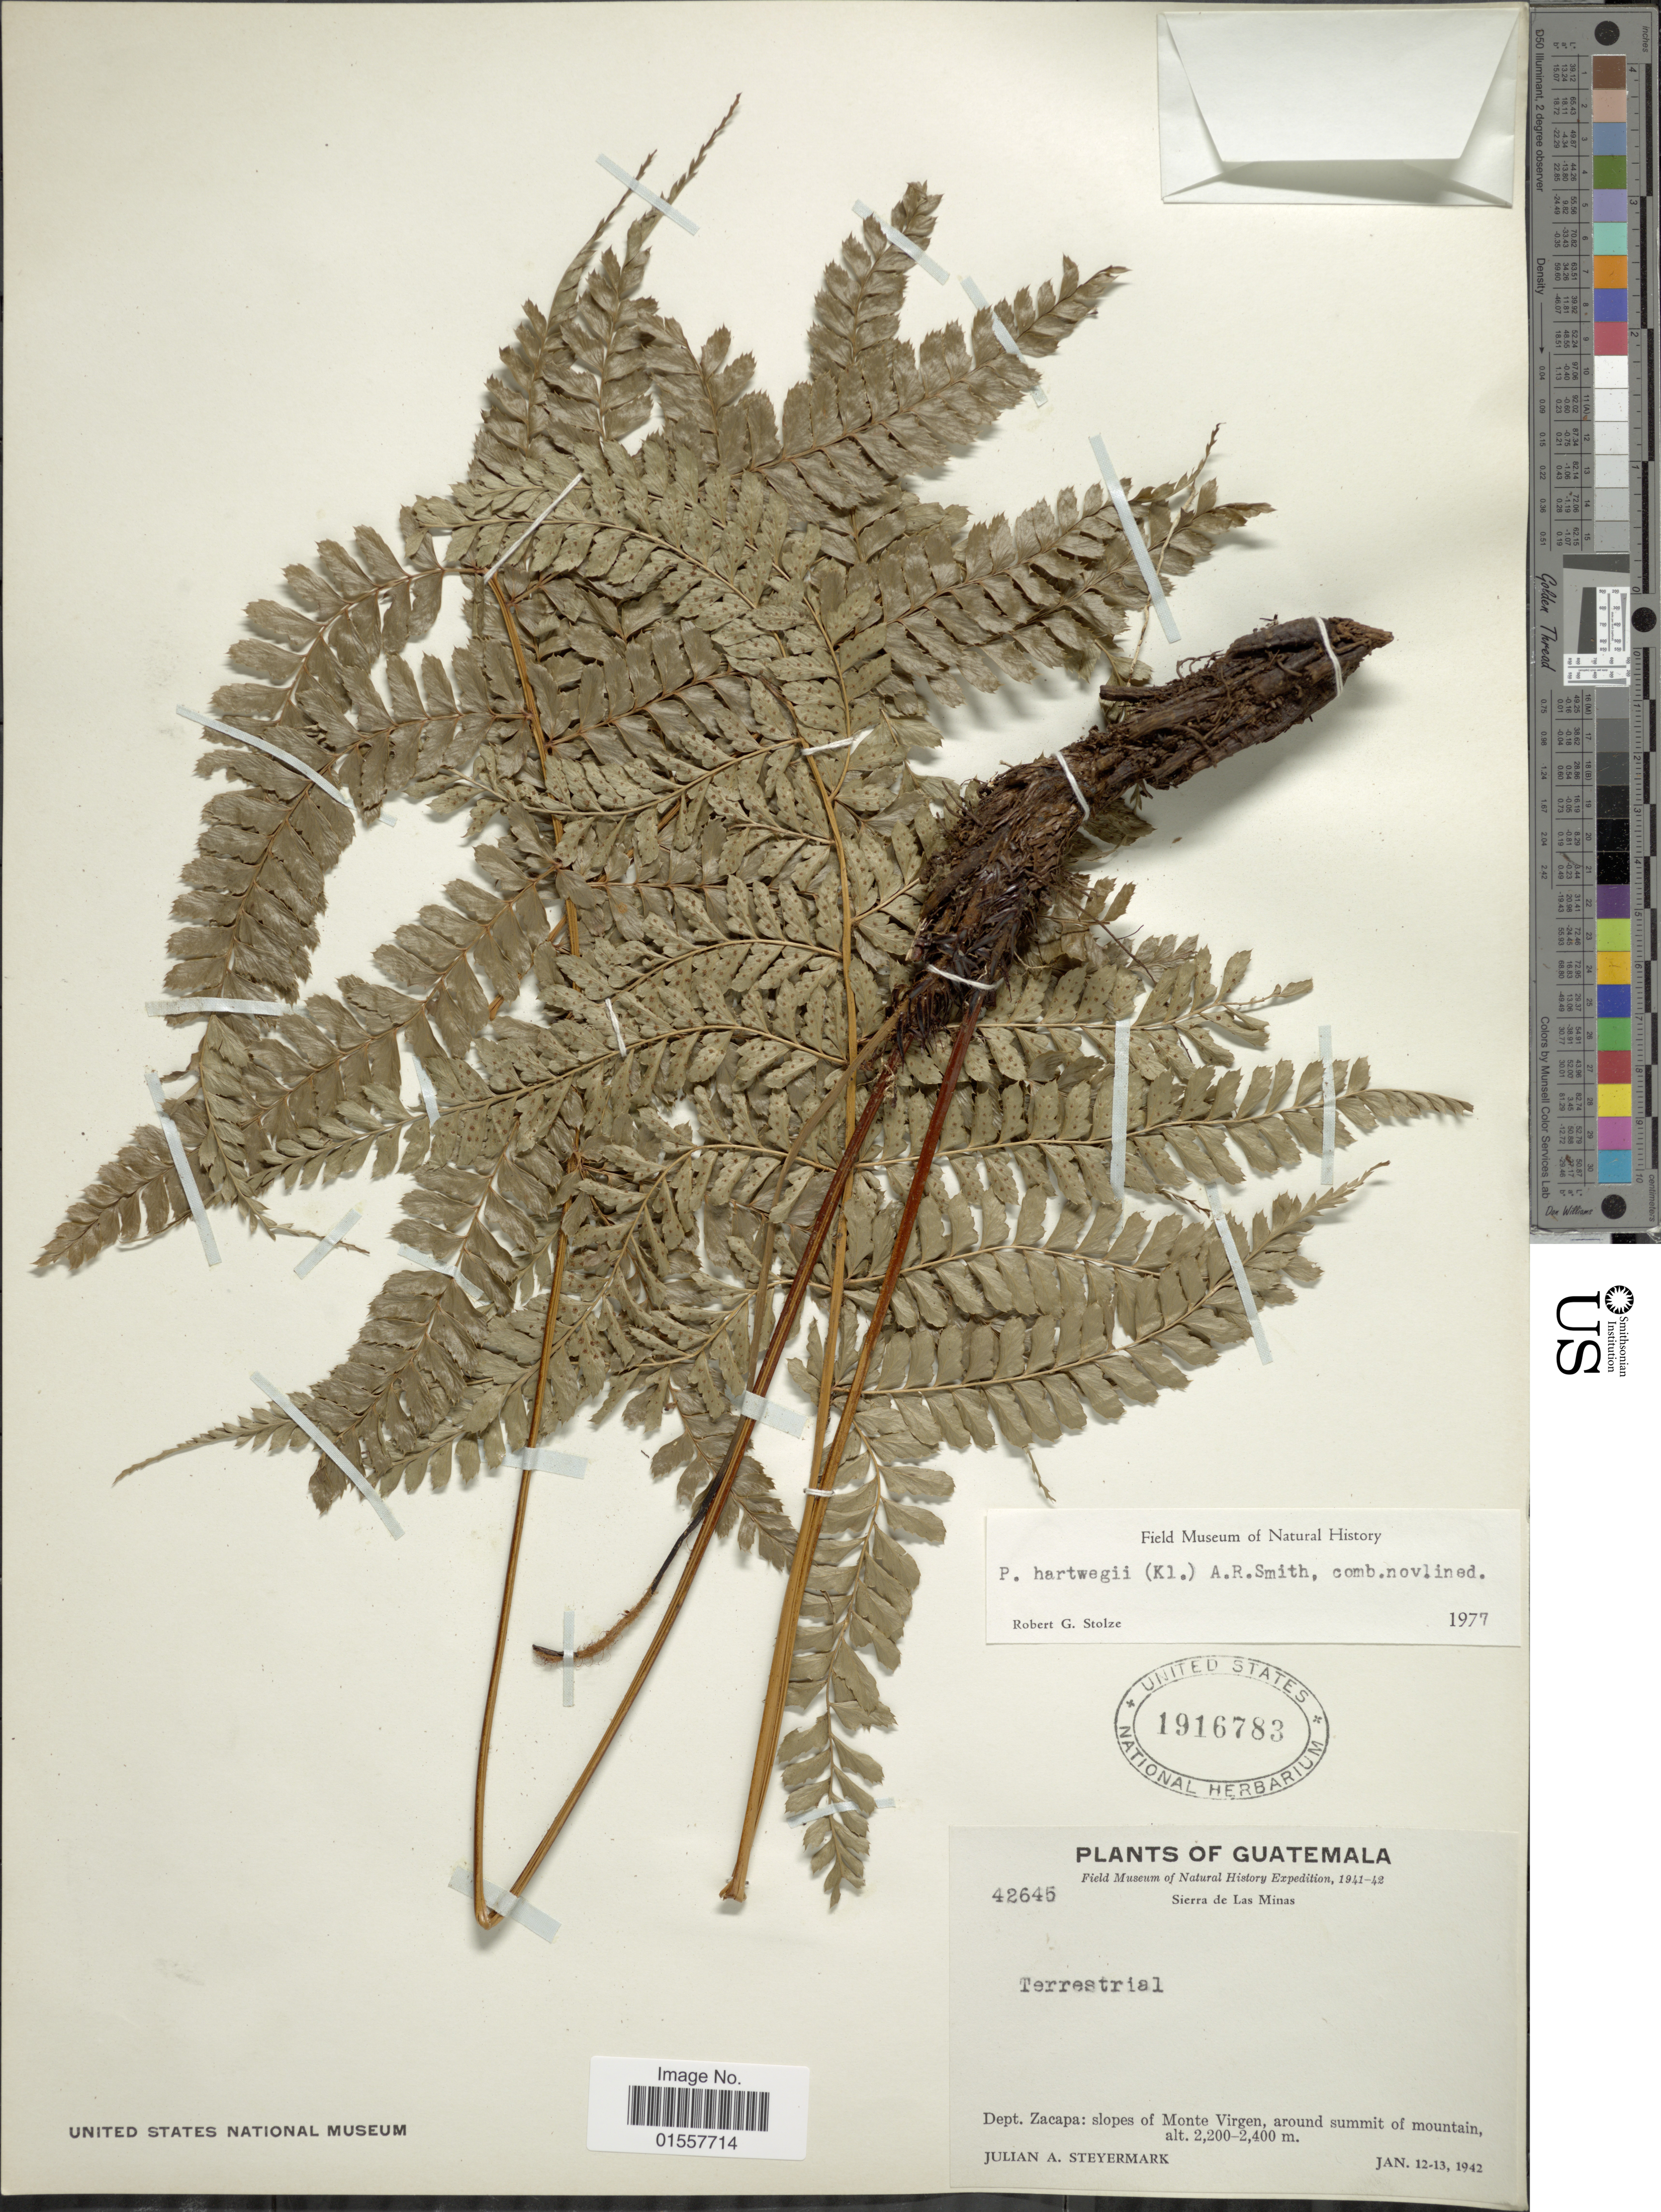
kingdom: Plantae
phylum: Tracheophyta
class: Polypodiopsida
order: Polypodiales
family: Dryopteridaceae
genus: Polystichum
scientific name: Polystichum hartwegii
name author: (Klotzsch) Hieron.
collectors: J. Steyermark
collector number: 42645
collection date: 1942-01-12/1942-01-13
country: Guatemala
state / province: Zacapa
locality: Sierra de Las Minas, Dept. Zacapa: slopes of Monte Virgen, around summit of mountain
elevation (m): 2200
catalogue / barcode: US 1916783